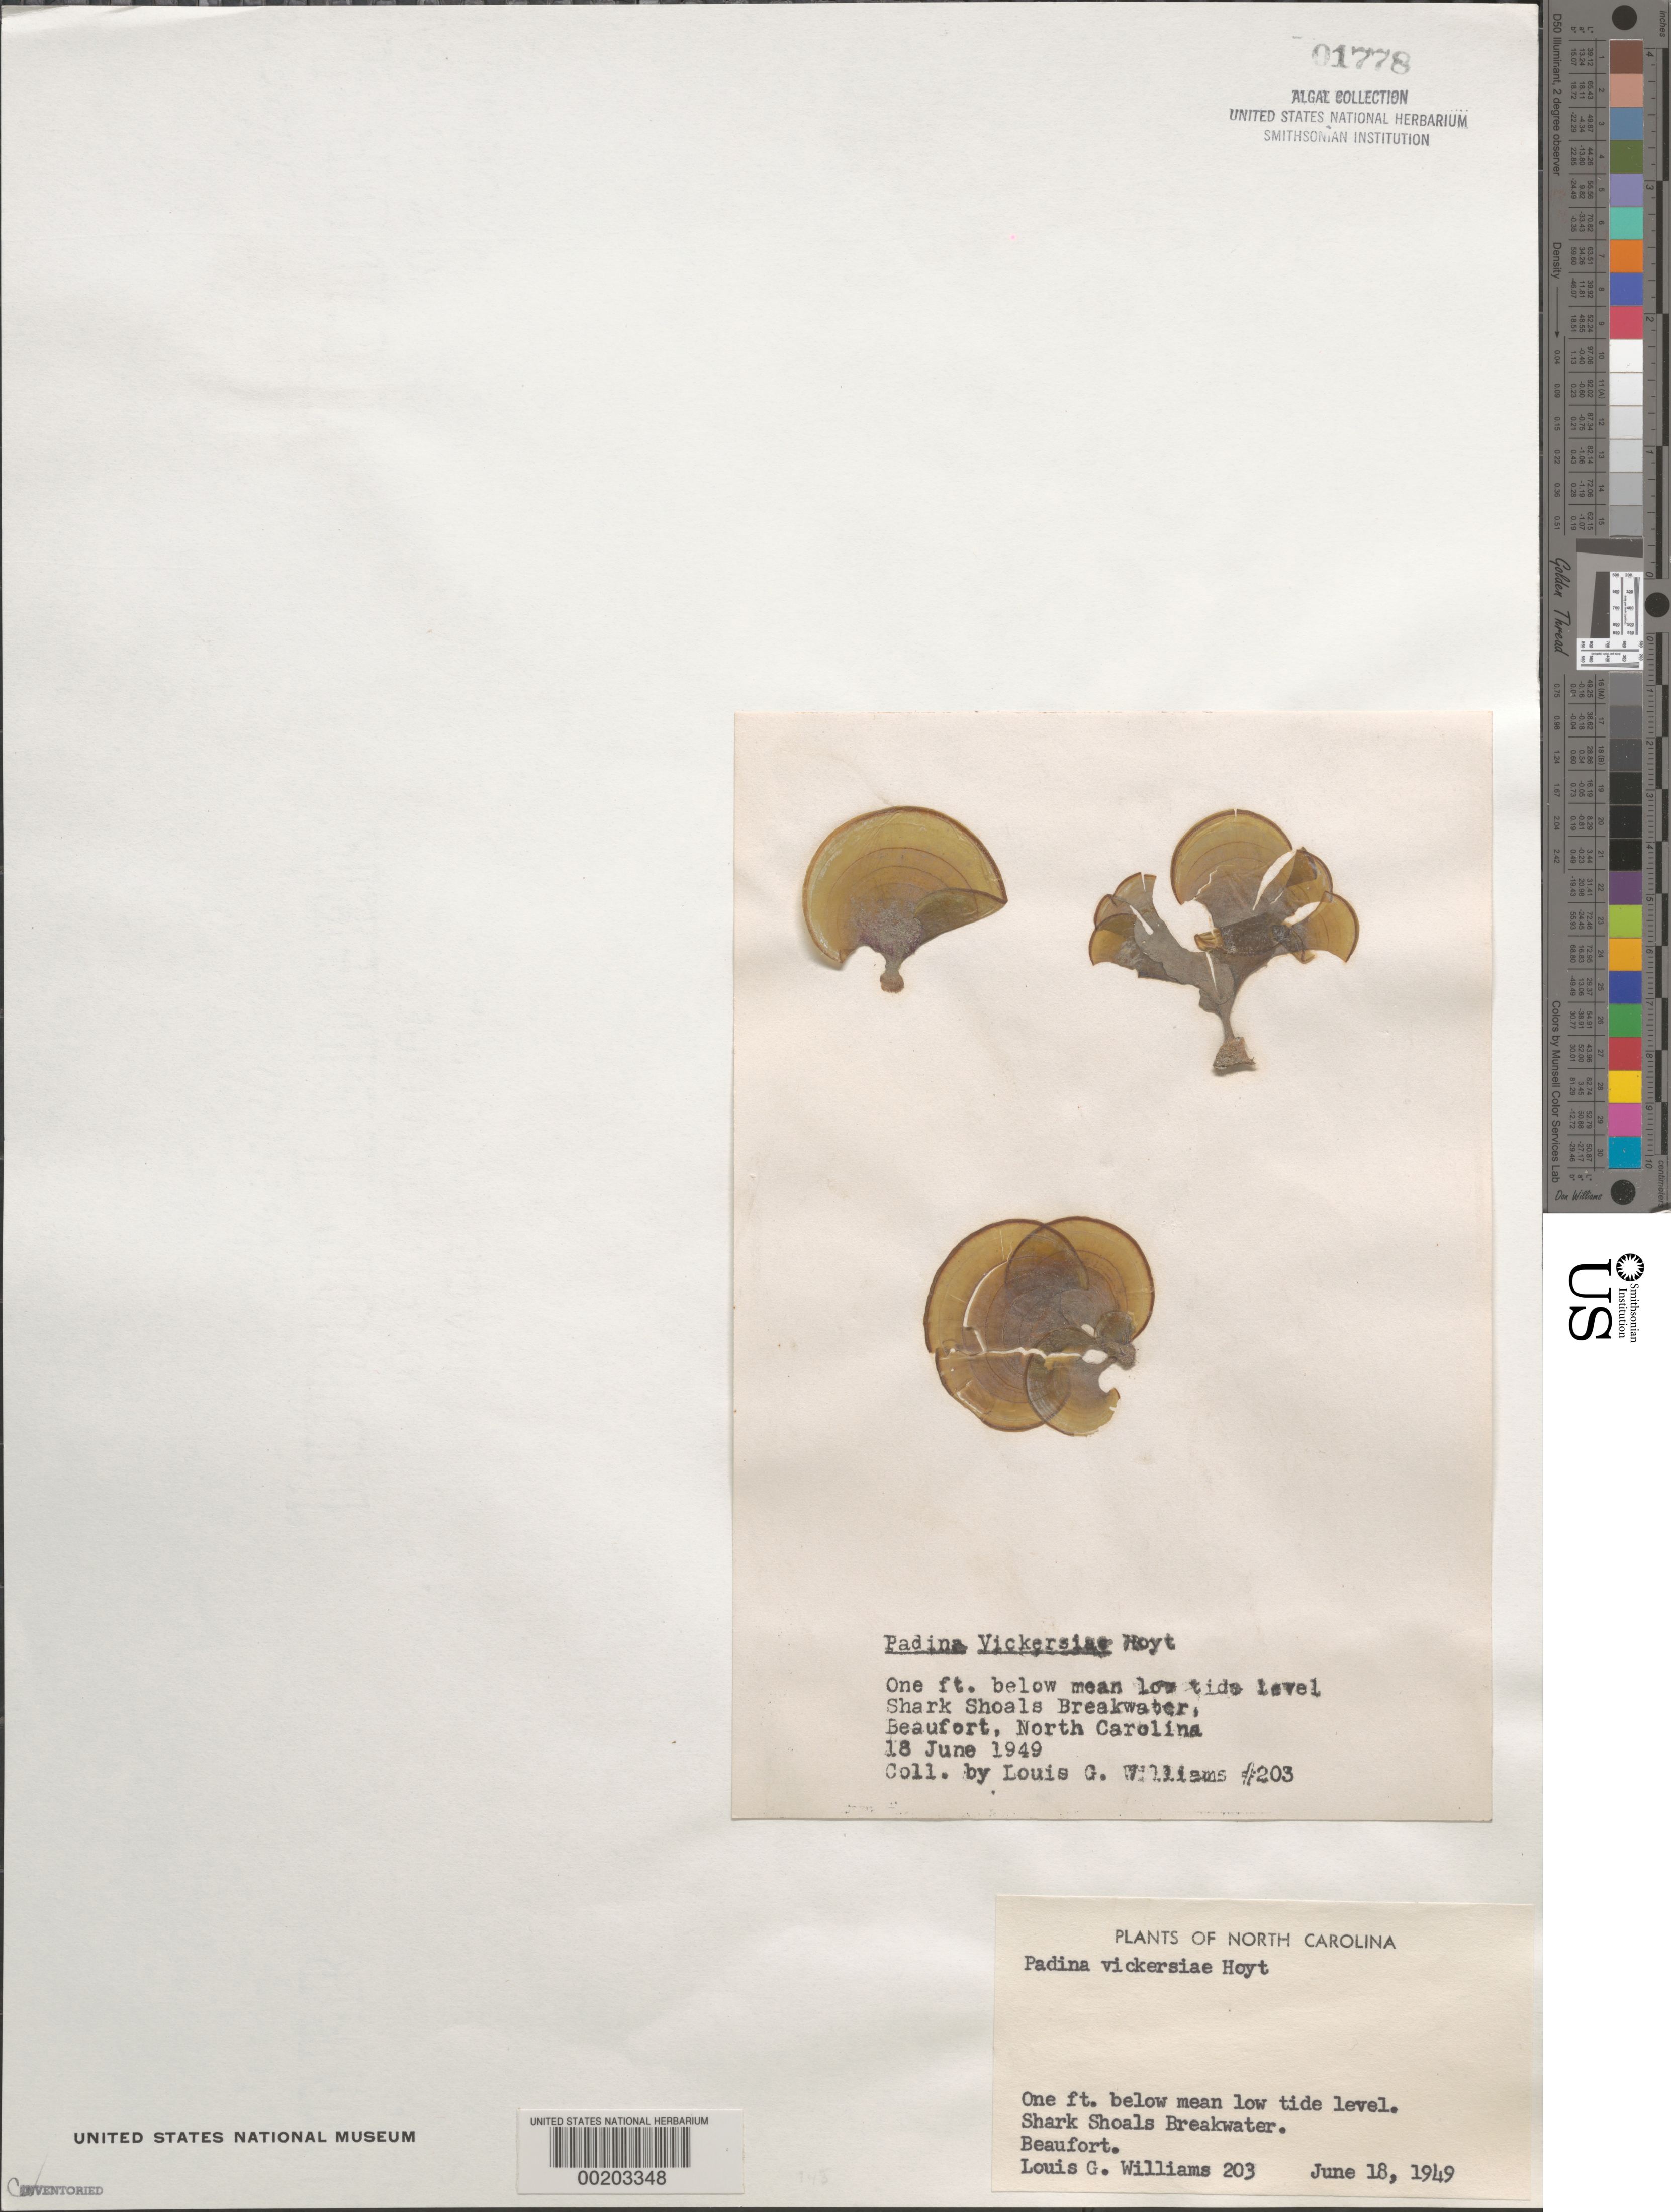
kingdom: Chromista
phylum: Ochrophyta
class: Phaeophyceae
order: Dictyotales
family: Dictyotaceae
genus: Padina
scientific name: Padina gymnospora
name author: (Kütz.) O.G. Sond.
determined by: Algae name updating Project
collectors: L. G. Williams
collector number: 203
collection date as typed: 18 Jun 1949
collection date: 1949-06-18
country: United States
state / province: North Carolina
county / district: Carteret County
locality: Beaufort, Shark Shoals breakwater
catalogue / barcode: US 1778